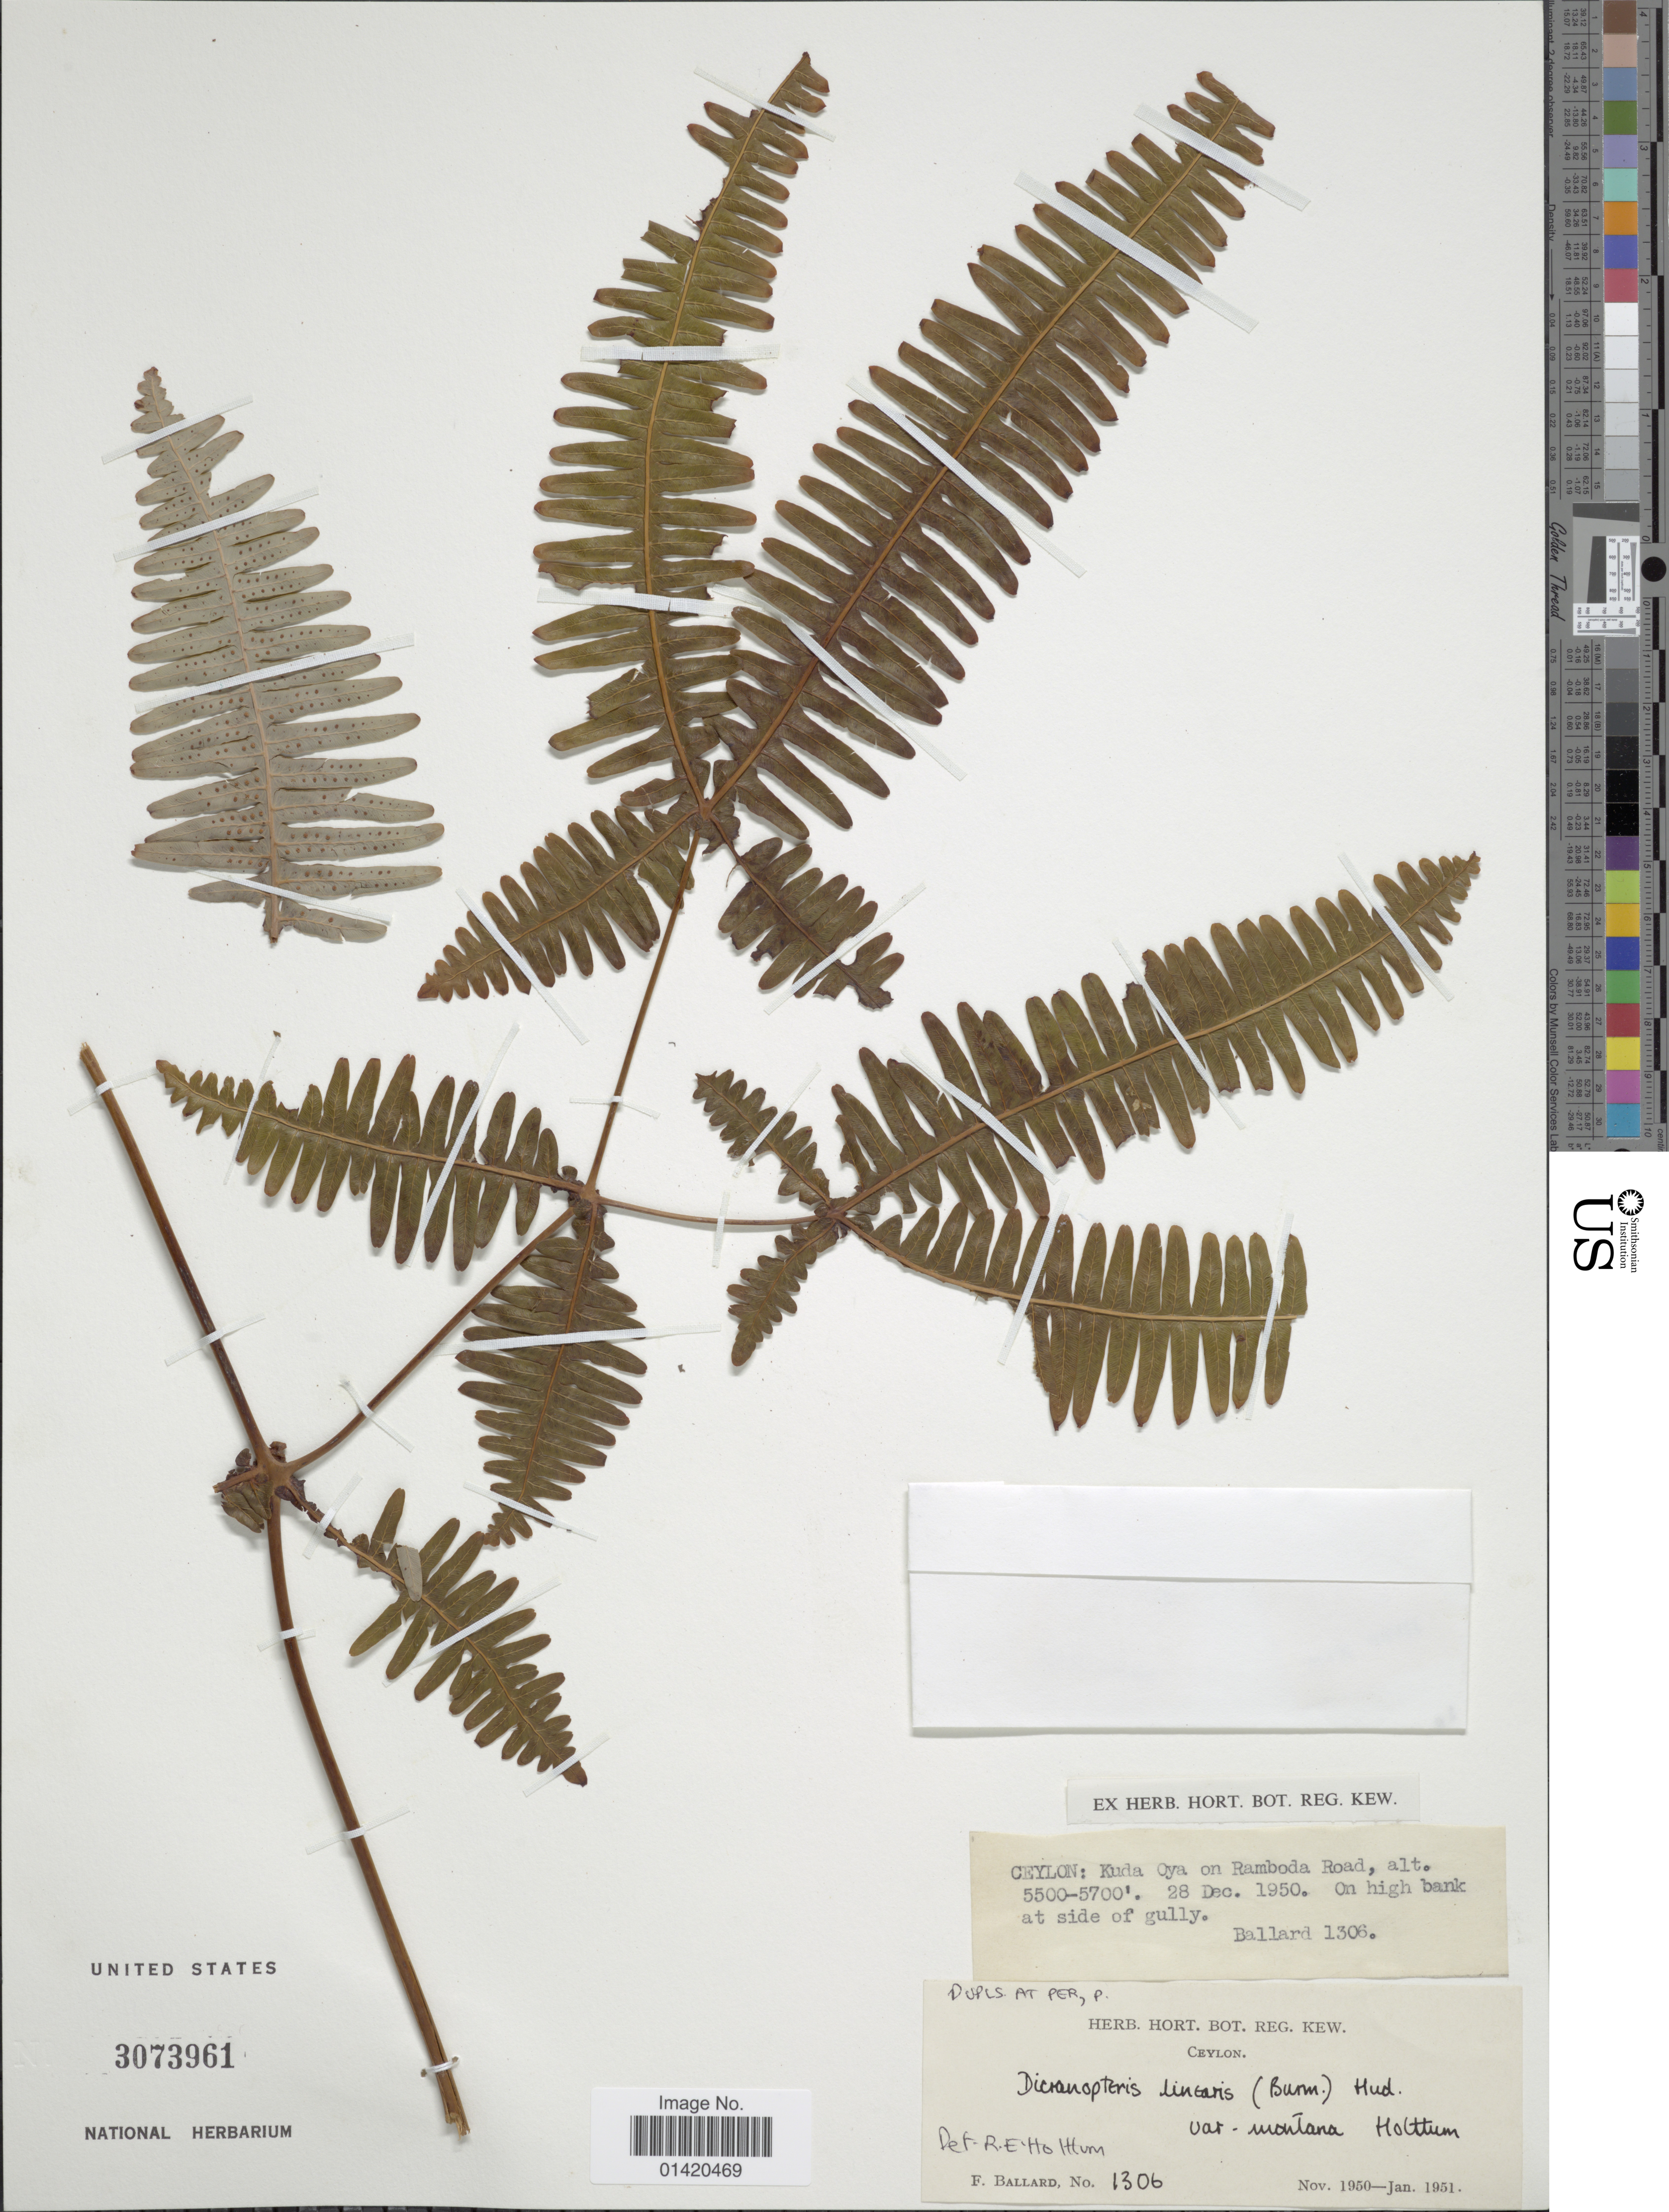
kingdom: Plantae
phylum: Tracheophyta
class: Polypodiopsida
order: Gleicheniales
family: Gleicheniaceae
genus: Dicranopteris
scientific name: Dicranopteris linearis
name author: (Burm. f.) Underw.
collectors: F. Ballard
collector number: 1306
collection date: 1950-12-28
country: Sri Lanka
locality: Ceylon: Kuda Oya on Ramboda Road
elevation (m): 1676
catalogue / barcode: US 3073961